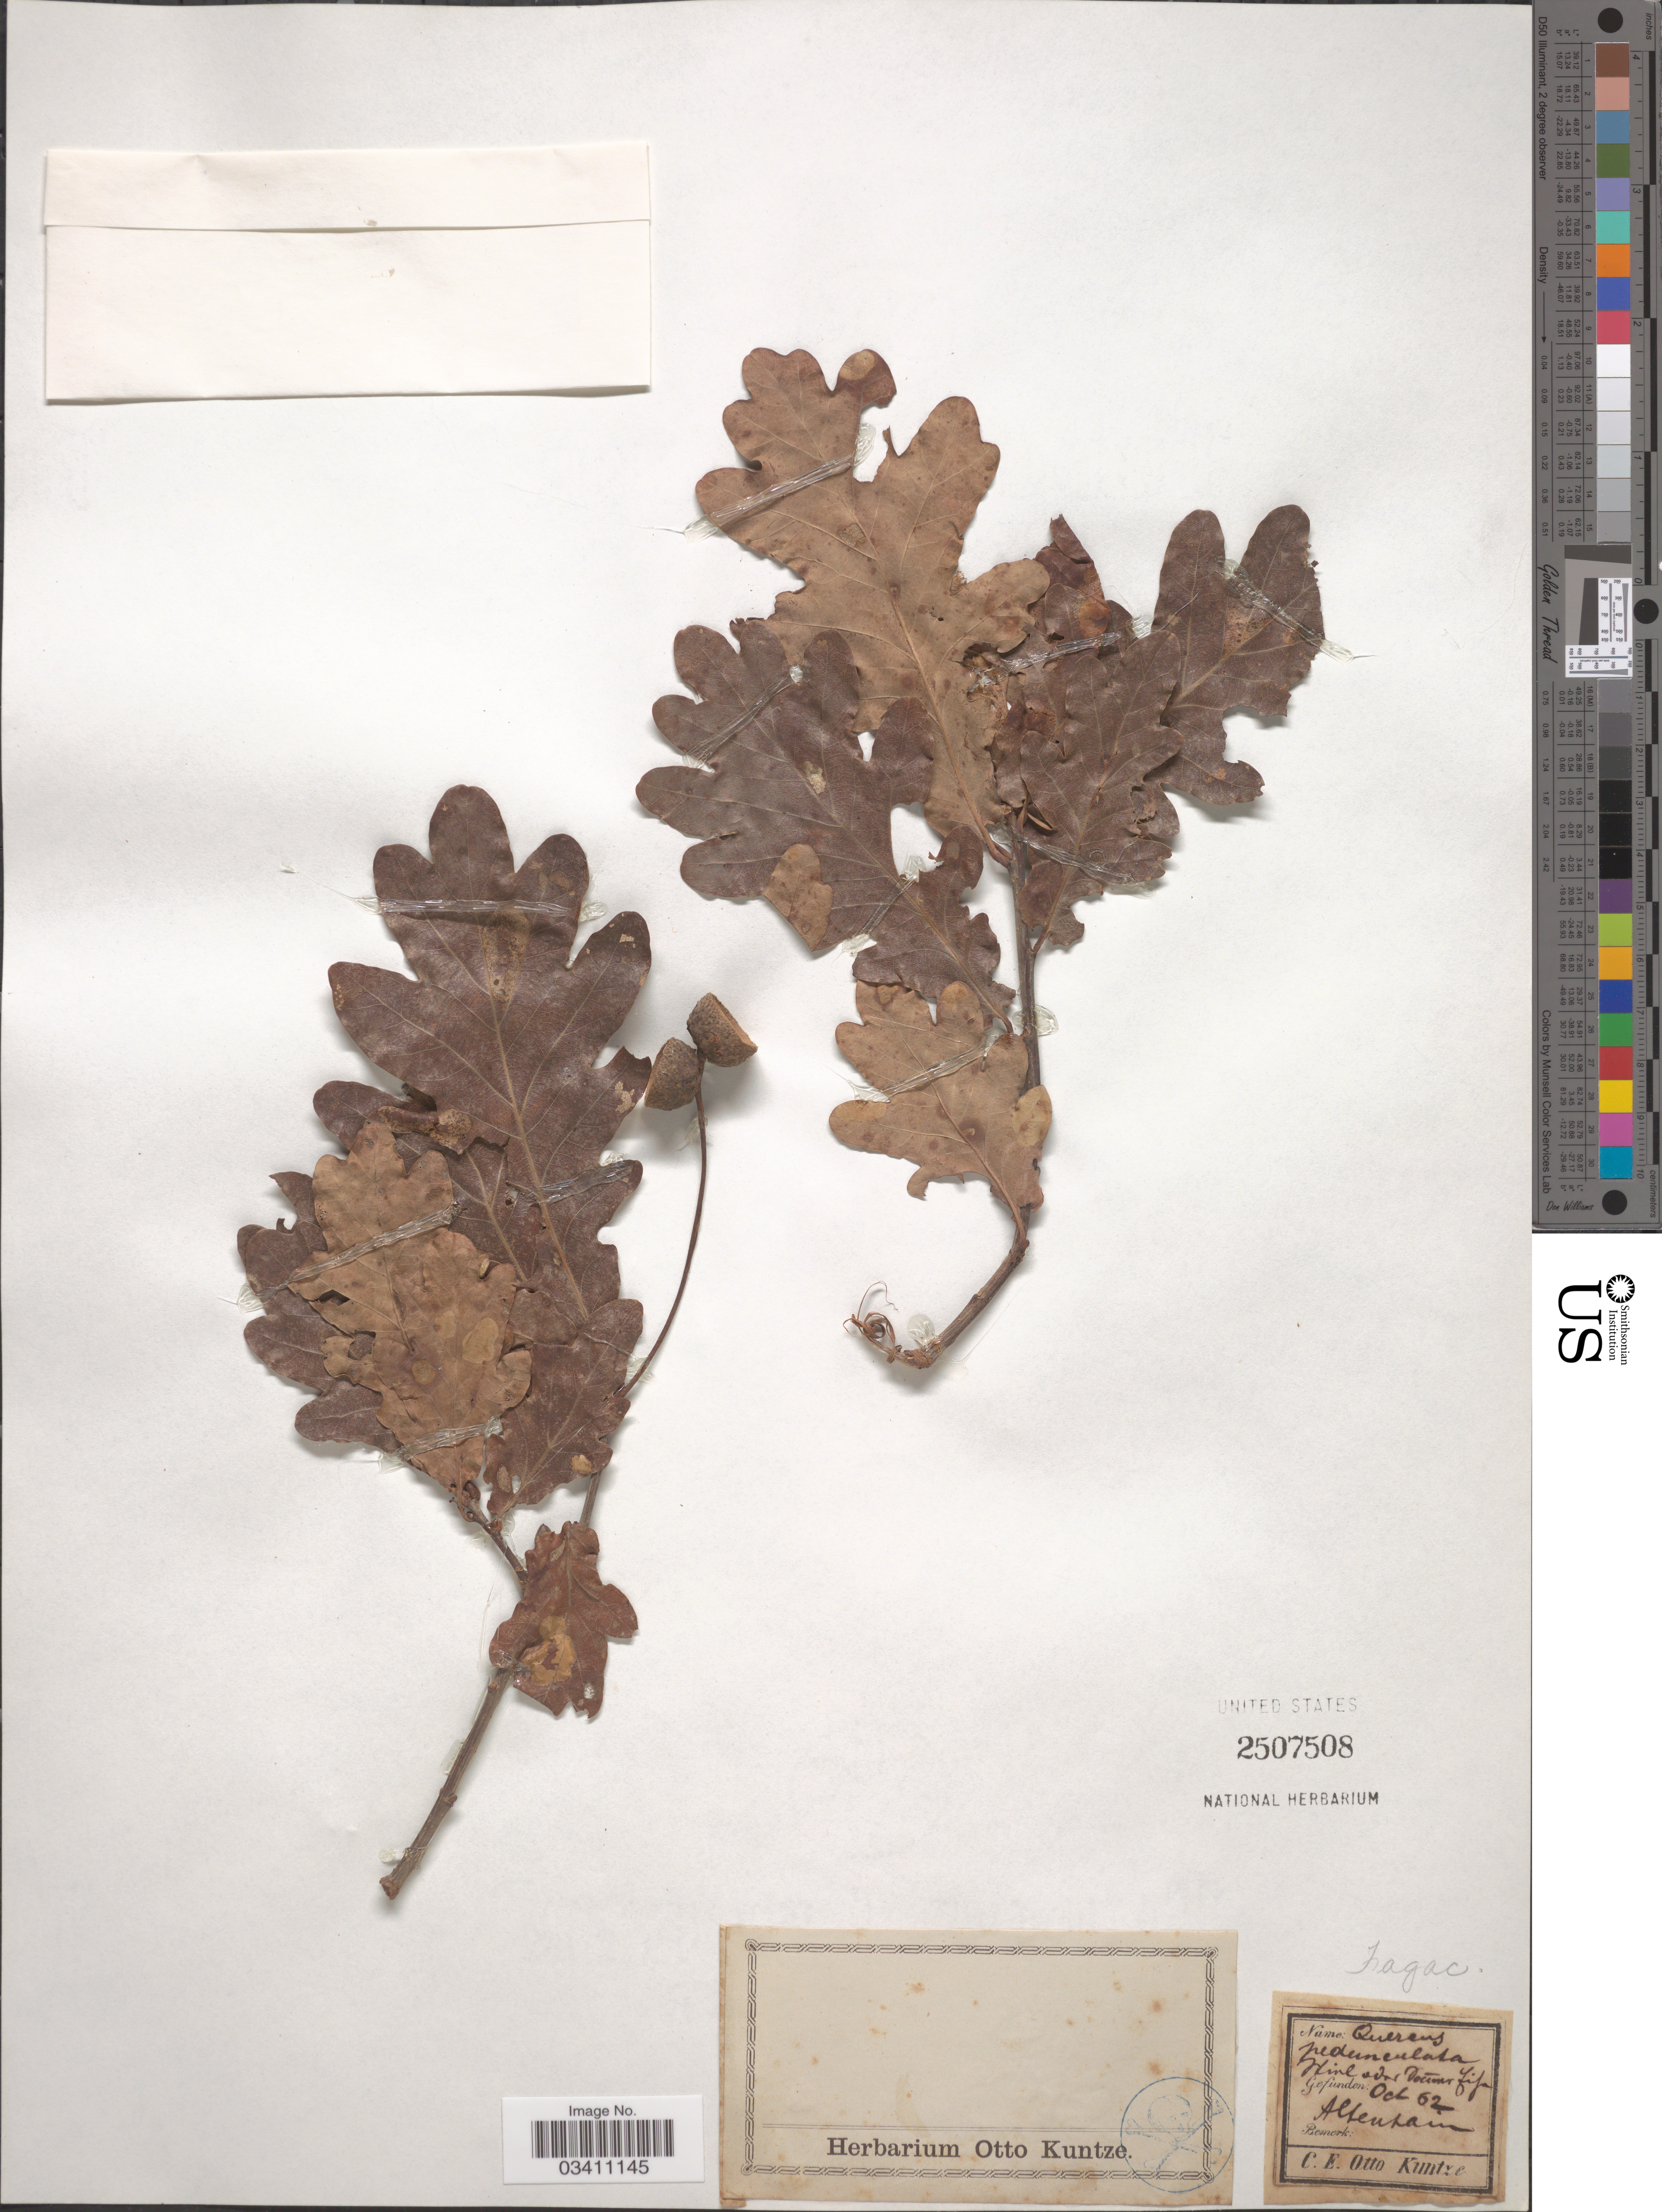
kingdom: Plantae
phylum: Tracheophyta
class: Magnoliopsida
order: Fagales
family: Fagaceae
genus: Quercus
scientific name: Quercus robur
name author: L.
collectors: C.E.O. Kuntze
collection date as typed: Transcribed d/m/y: /10/62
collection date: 1862-10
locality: Altenham. [interpreted]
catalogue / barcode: US 2507508